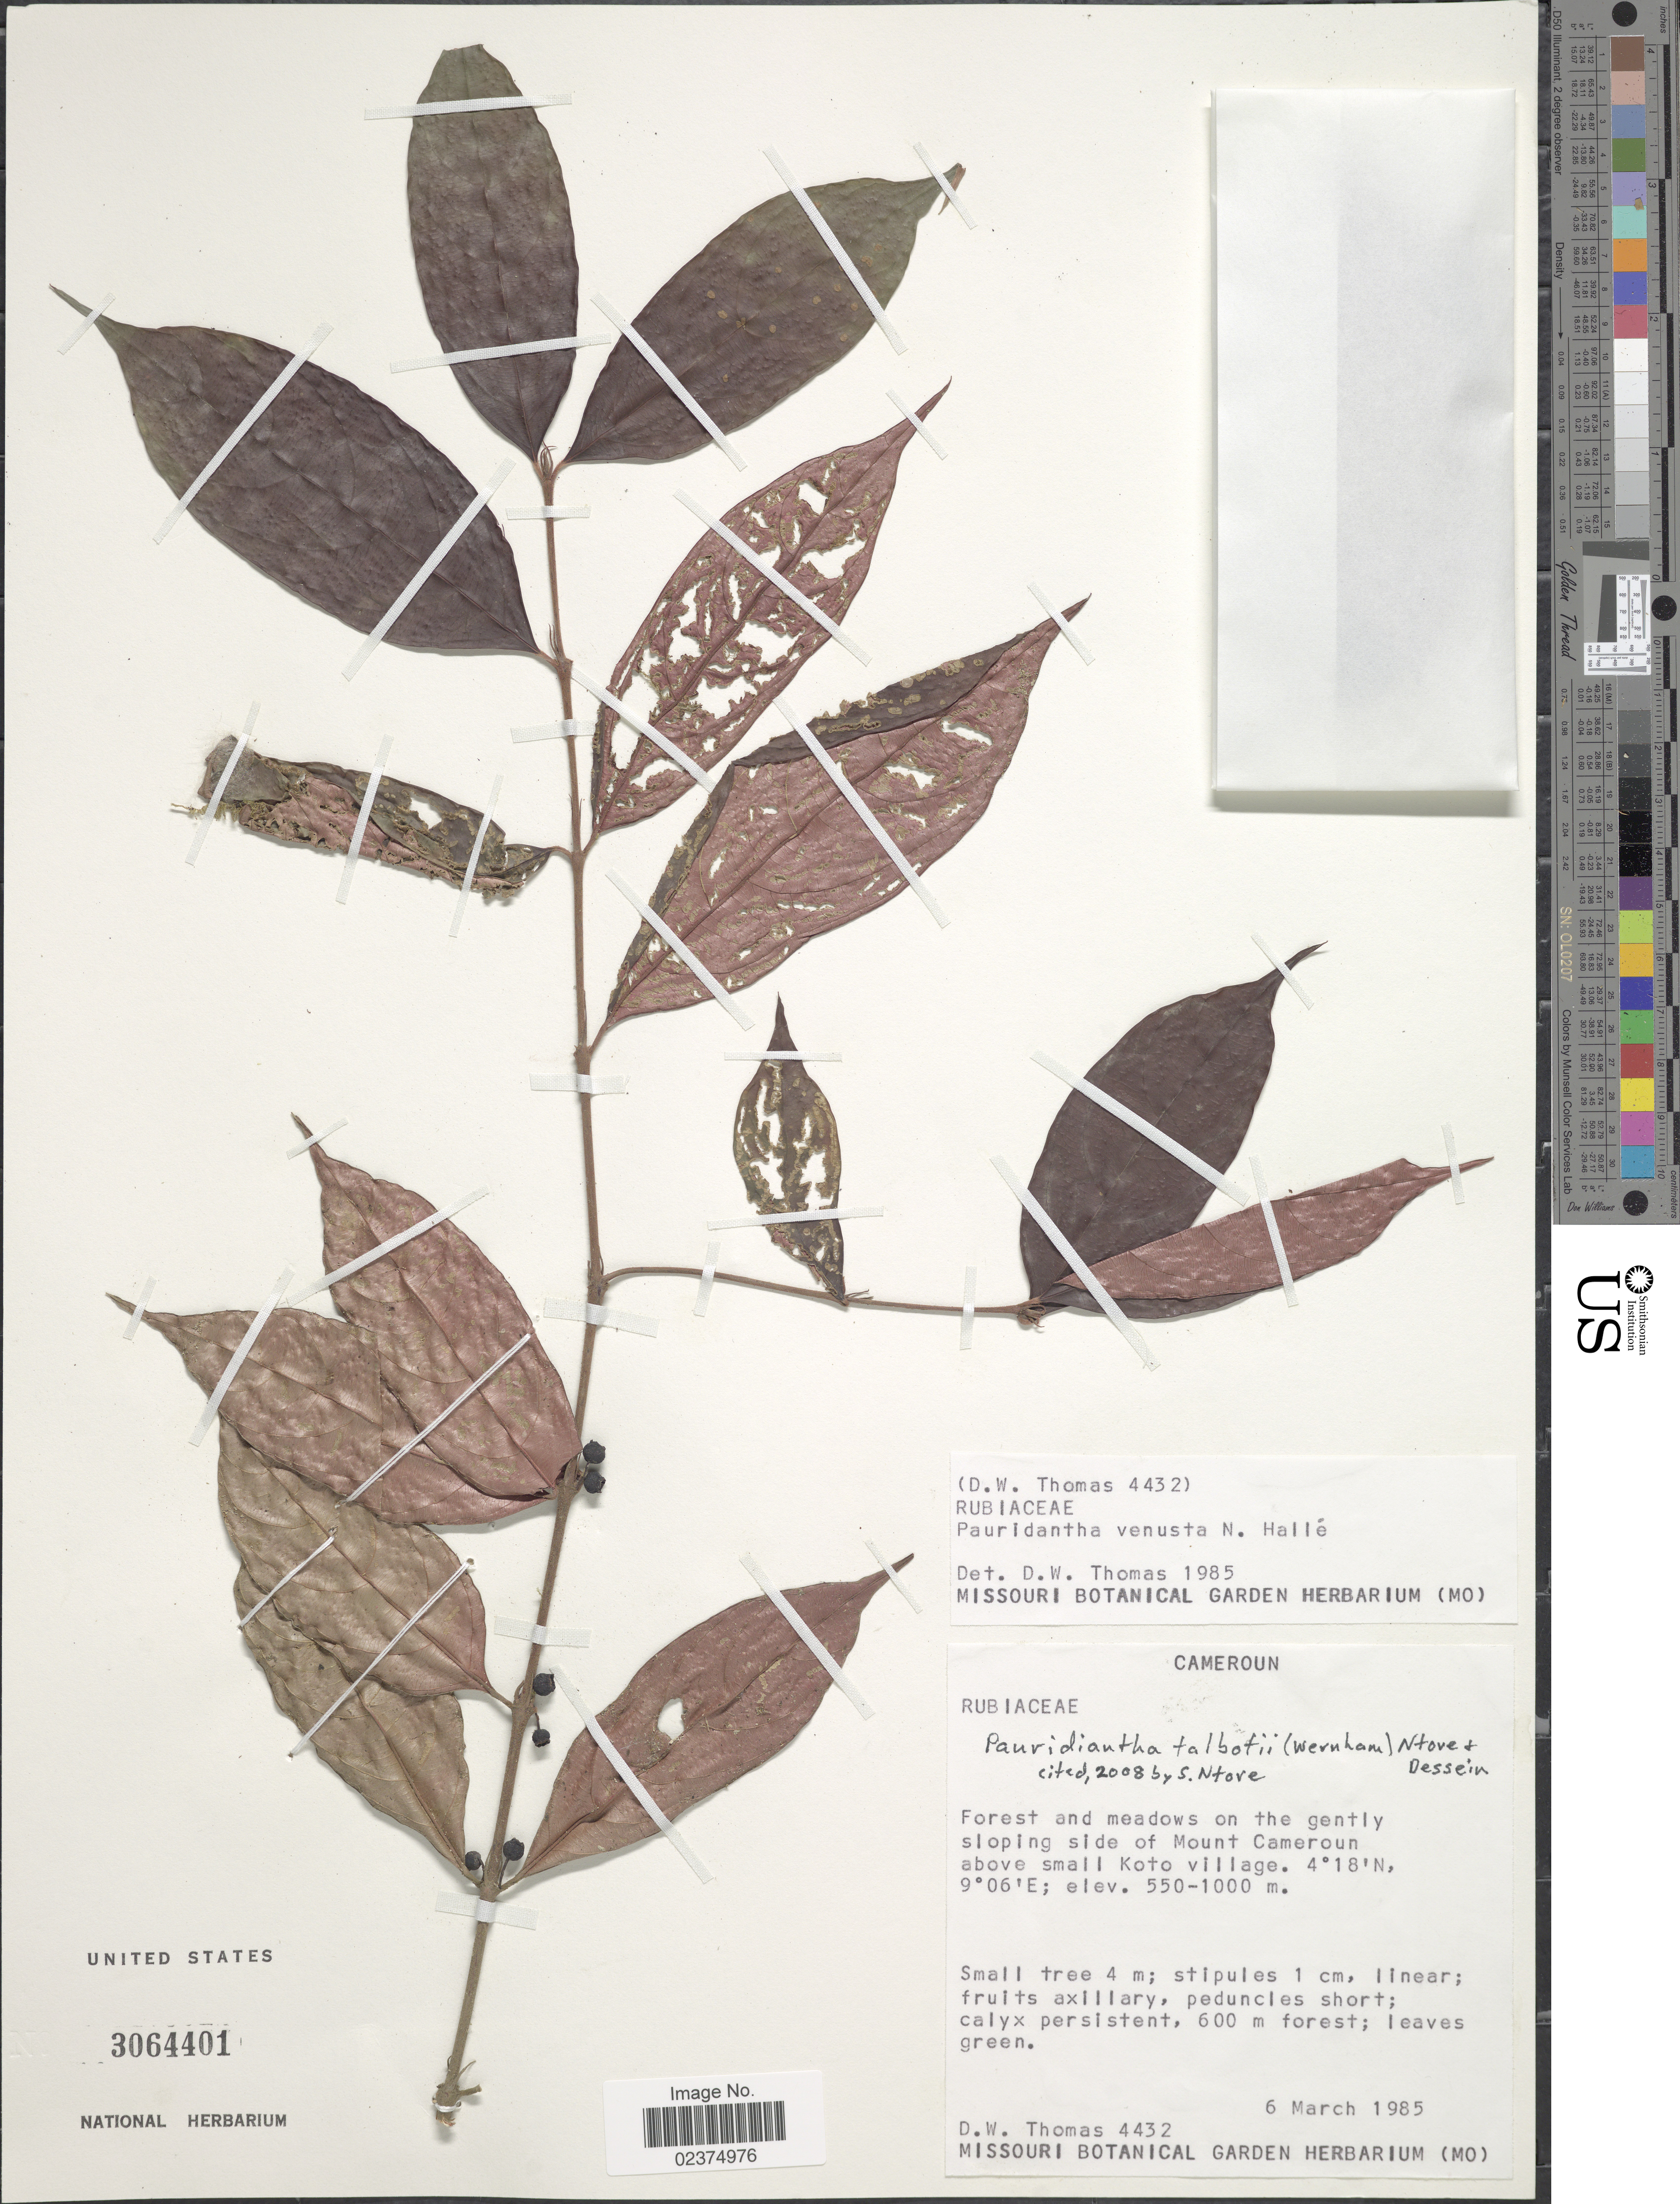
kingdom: Plantae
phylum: Tracheophyta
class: Magnoliopsida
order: Gentianales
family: Rubiaceae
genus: Pauridiantha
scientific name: Pauridiantha talbotii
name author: (Wernham) Ntore & Dessein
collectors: D. W. Thomas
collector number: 4432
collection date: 1985-03-06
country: Cameroon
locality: Cameroun, forest and meadows on the gently sloping side of Mount Cameroun above small Koto village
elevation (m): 550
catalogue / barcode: US 3064401